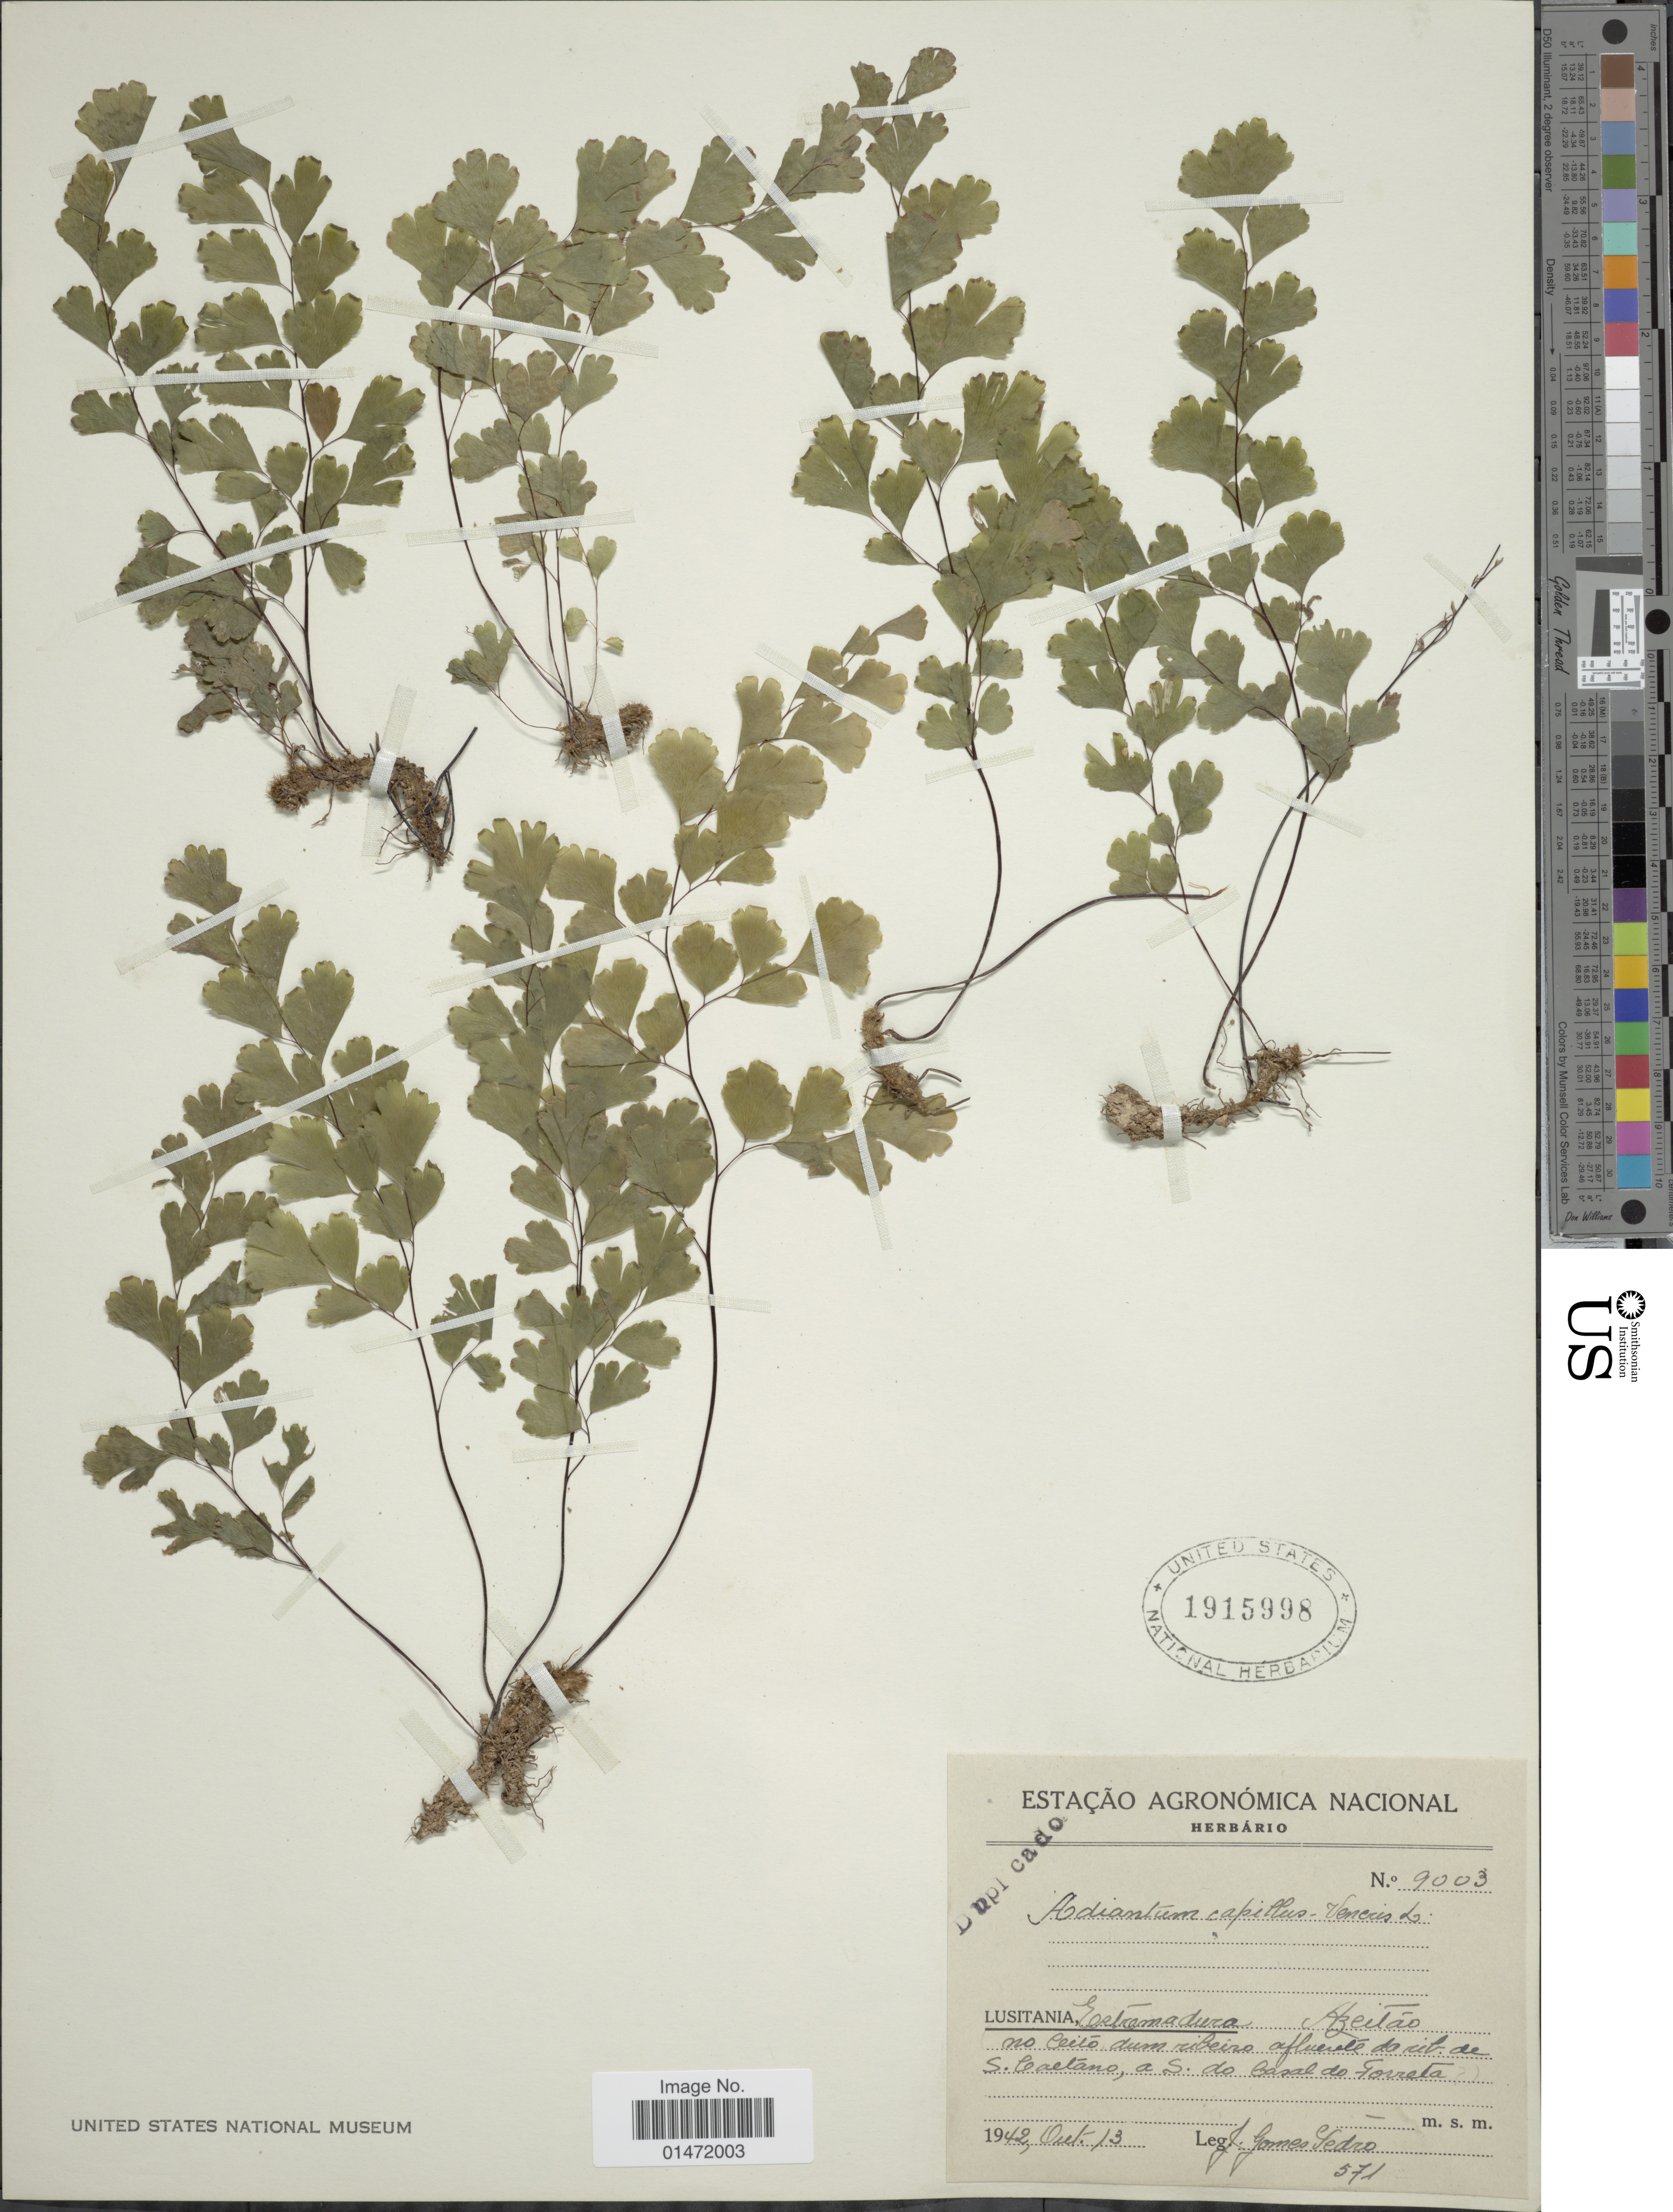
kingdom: Plantae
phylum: Tracheophyta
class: Polypodiopsida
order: Polypodiales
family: Pteridaceae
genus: Adiantum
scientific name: Adiantum capillus-veneris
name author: L.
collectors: J. Gedro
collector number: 9003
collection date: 1942-10-13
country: Portugal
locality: Estremadura, Azeitão no ceito dum ribeiro afluente da rib de S. Caetano, a S. do Basal do Torreta [interpreted]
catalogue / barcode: US 1915998